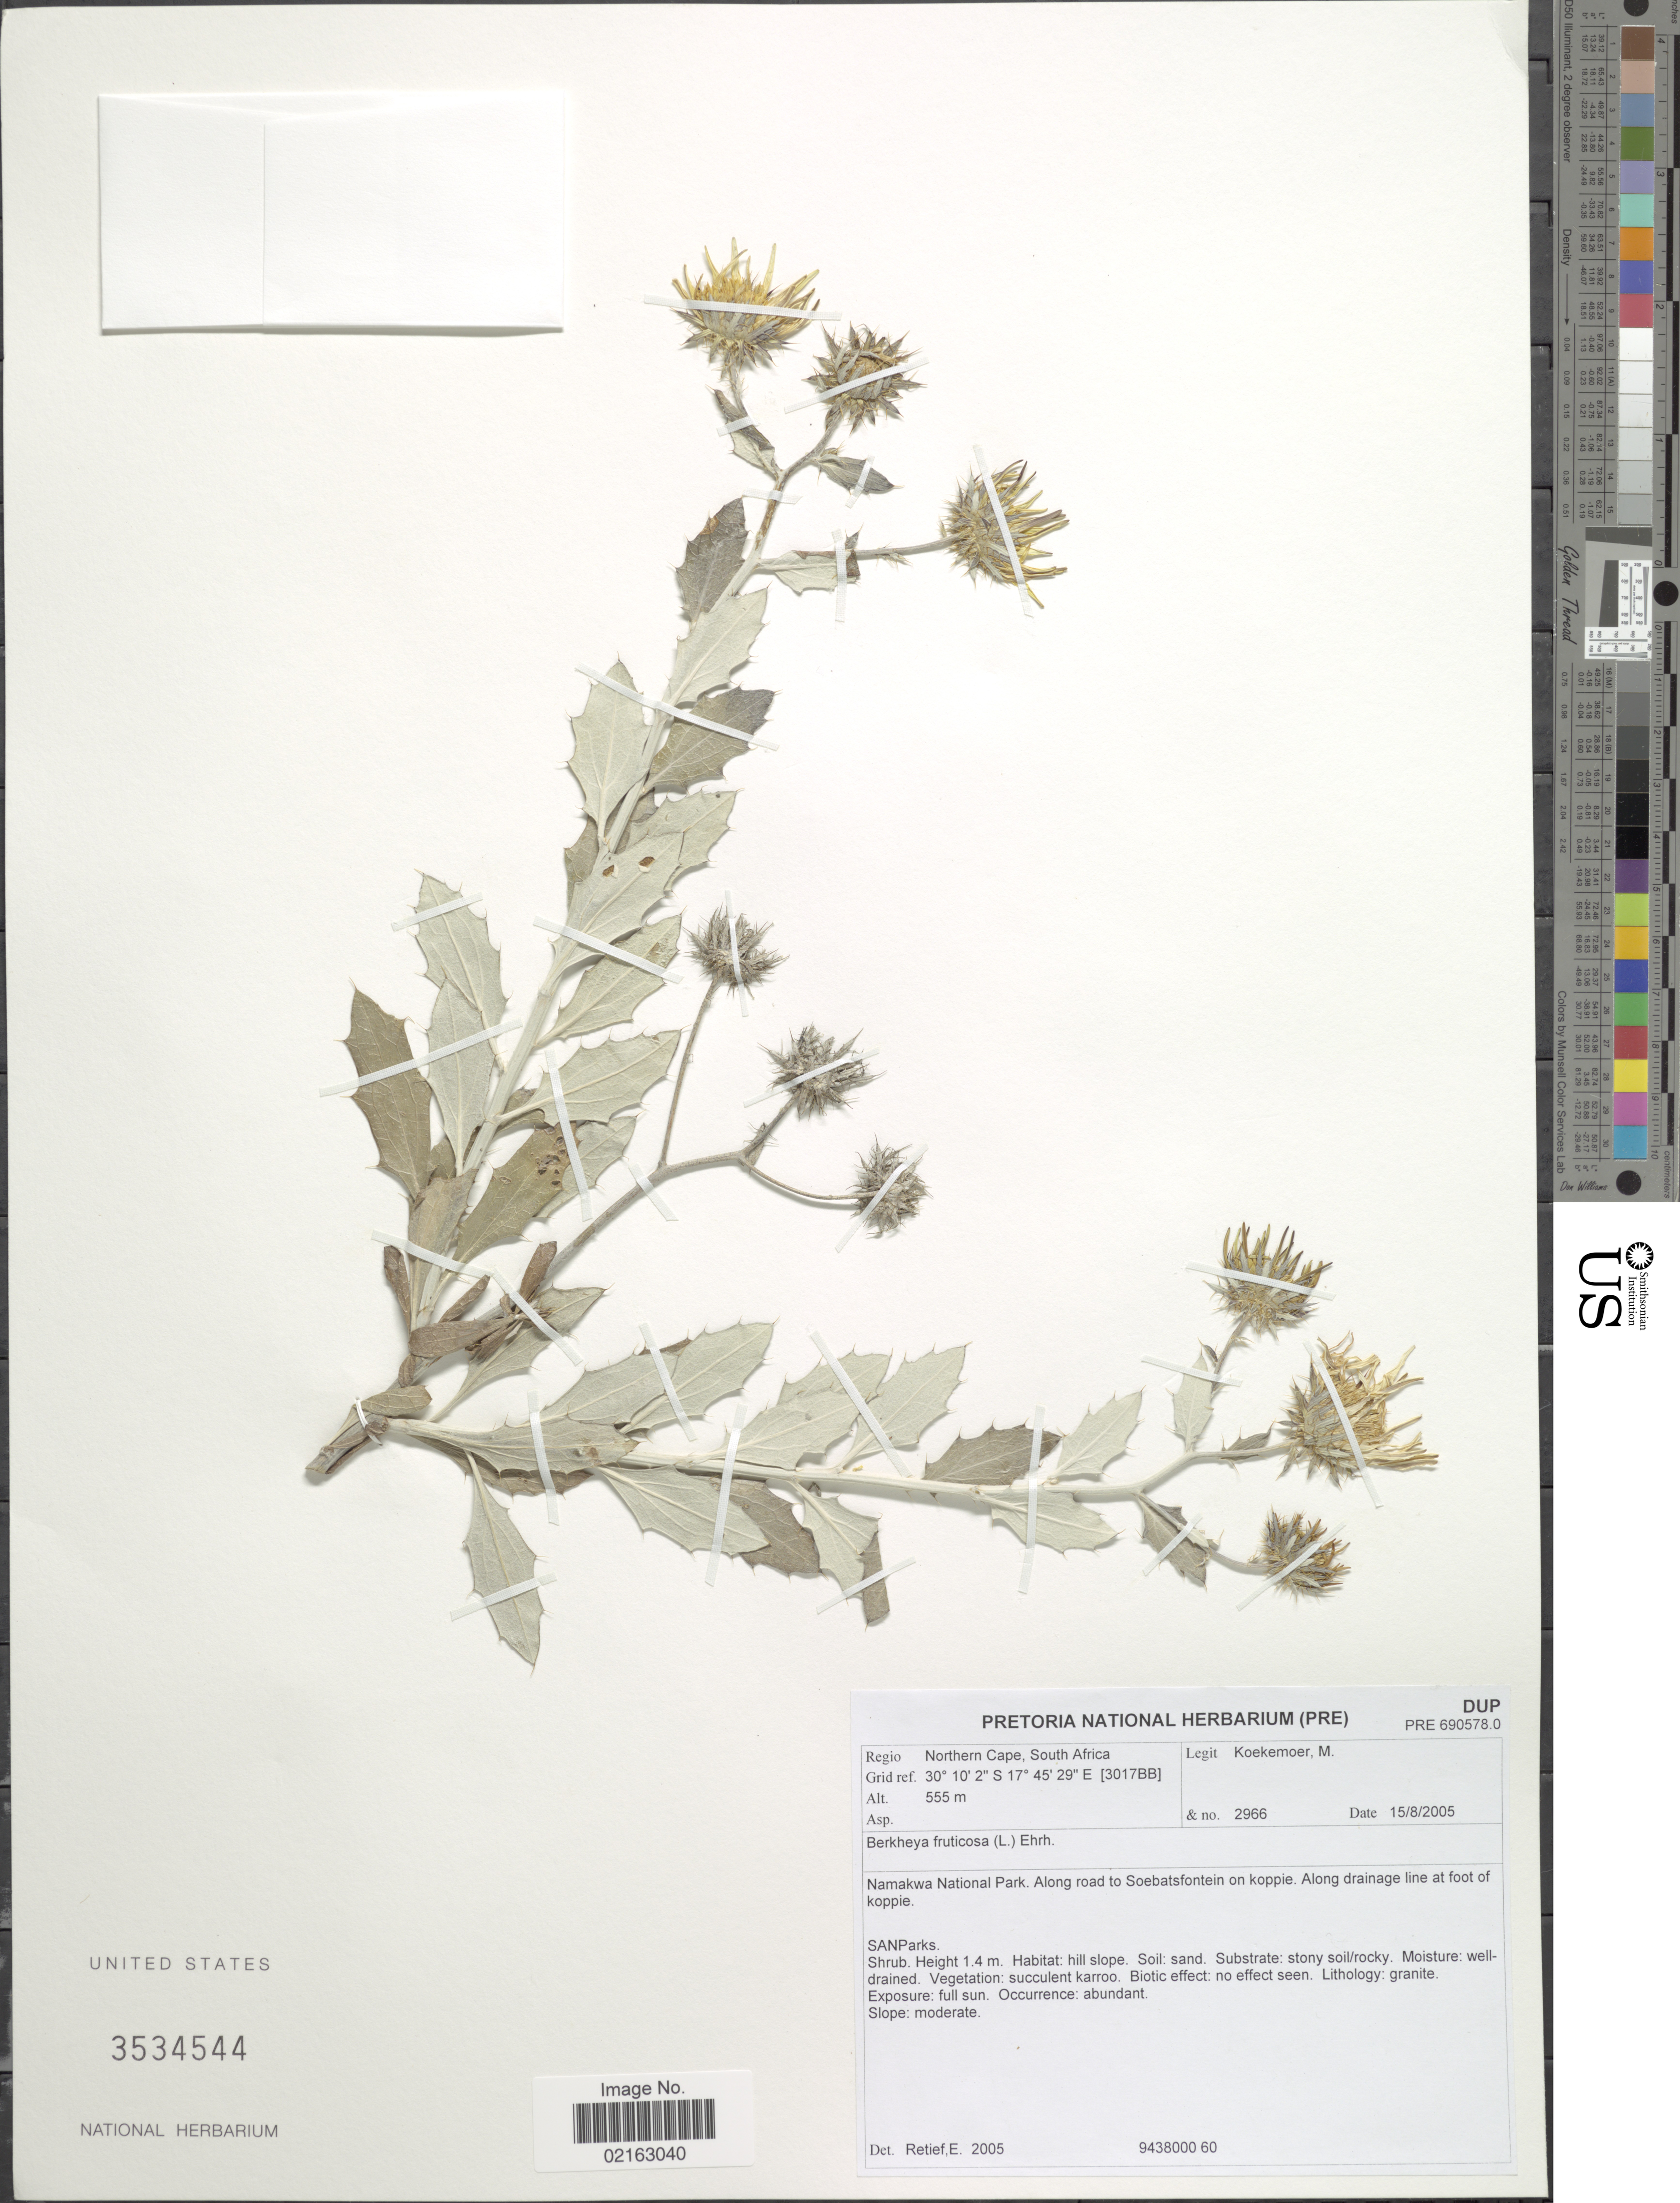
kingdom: Plantae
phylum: Tracheophyta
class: Magnoliopsida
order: Asterales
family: Asteraceae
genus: Berkheya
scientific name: Berkheya fruticosa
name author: (L.) Ehrh.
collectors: M. Koekemoer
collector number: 2966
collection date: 2005-08-15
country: South Africa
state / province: Northern Cape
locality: Northern Cape, South Africa. Namakwa National Park. Along road to Soebatsfontein on koppie. Along drainage line at foot of koppie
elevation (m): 555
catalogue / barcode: US 3534544